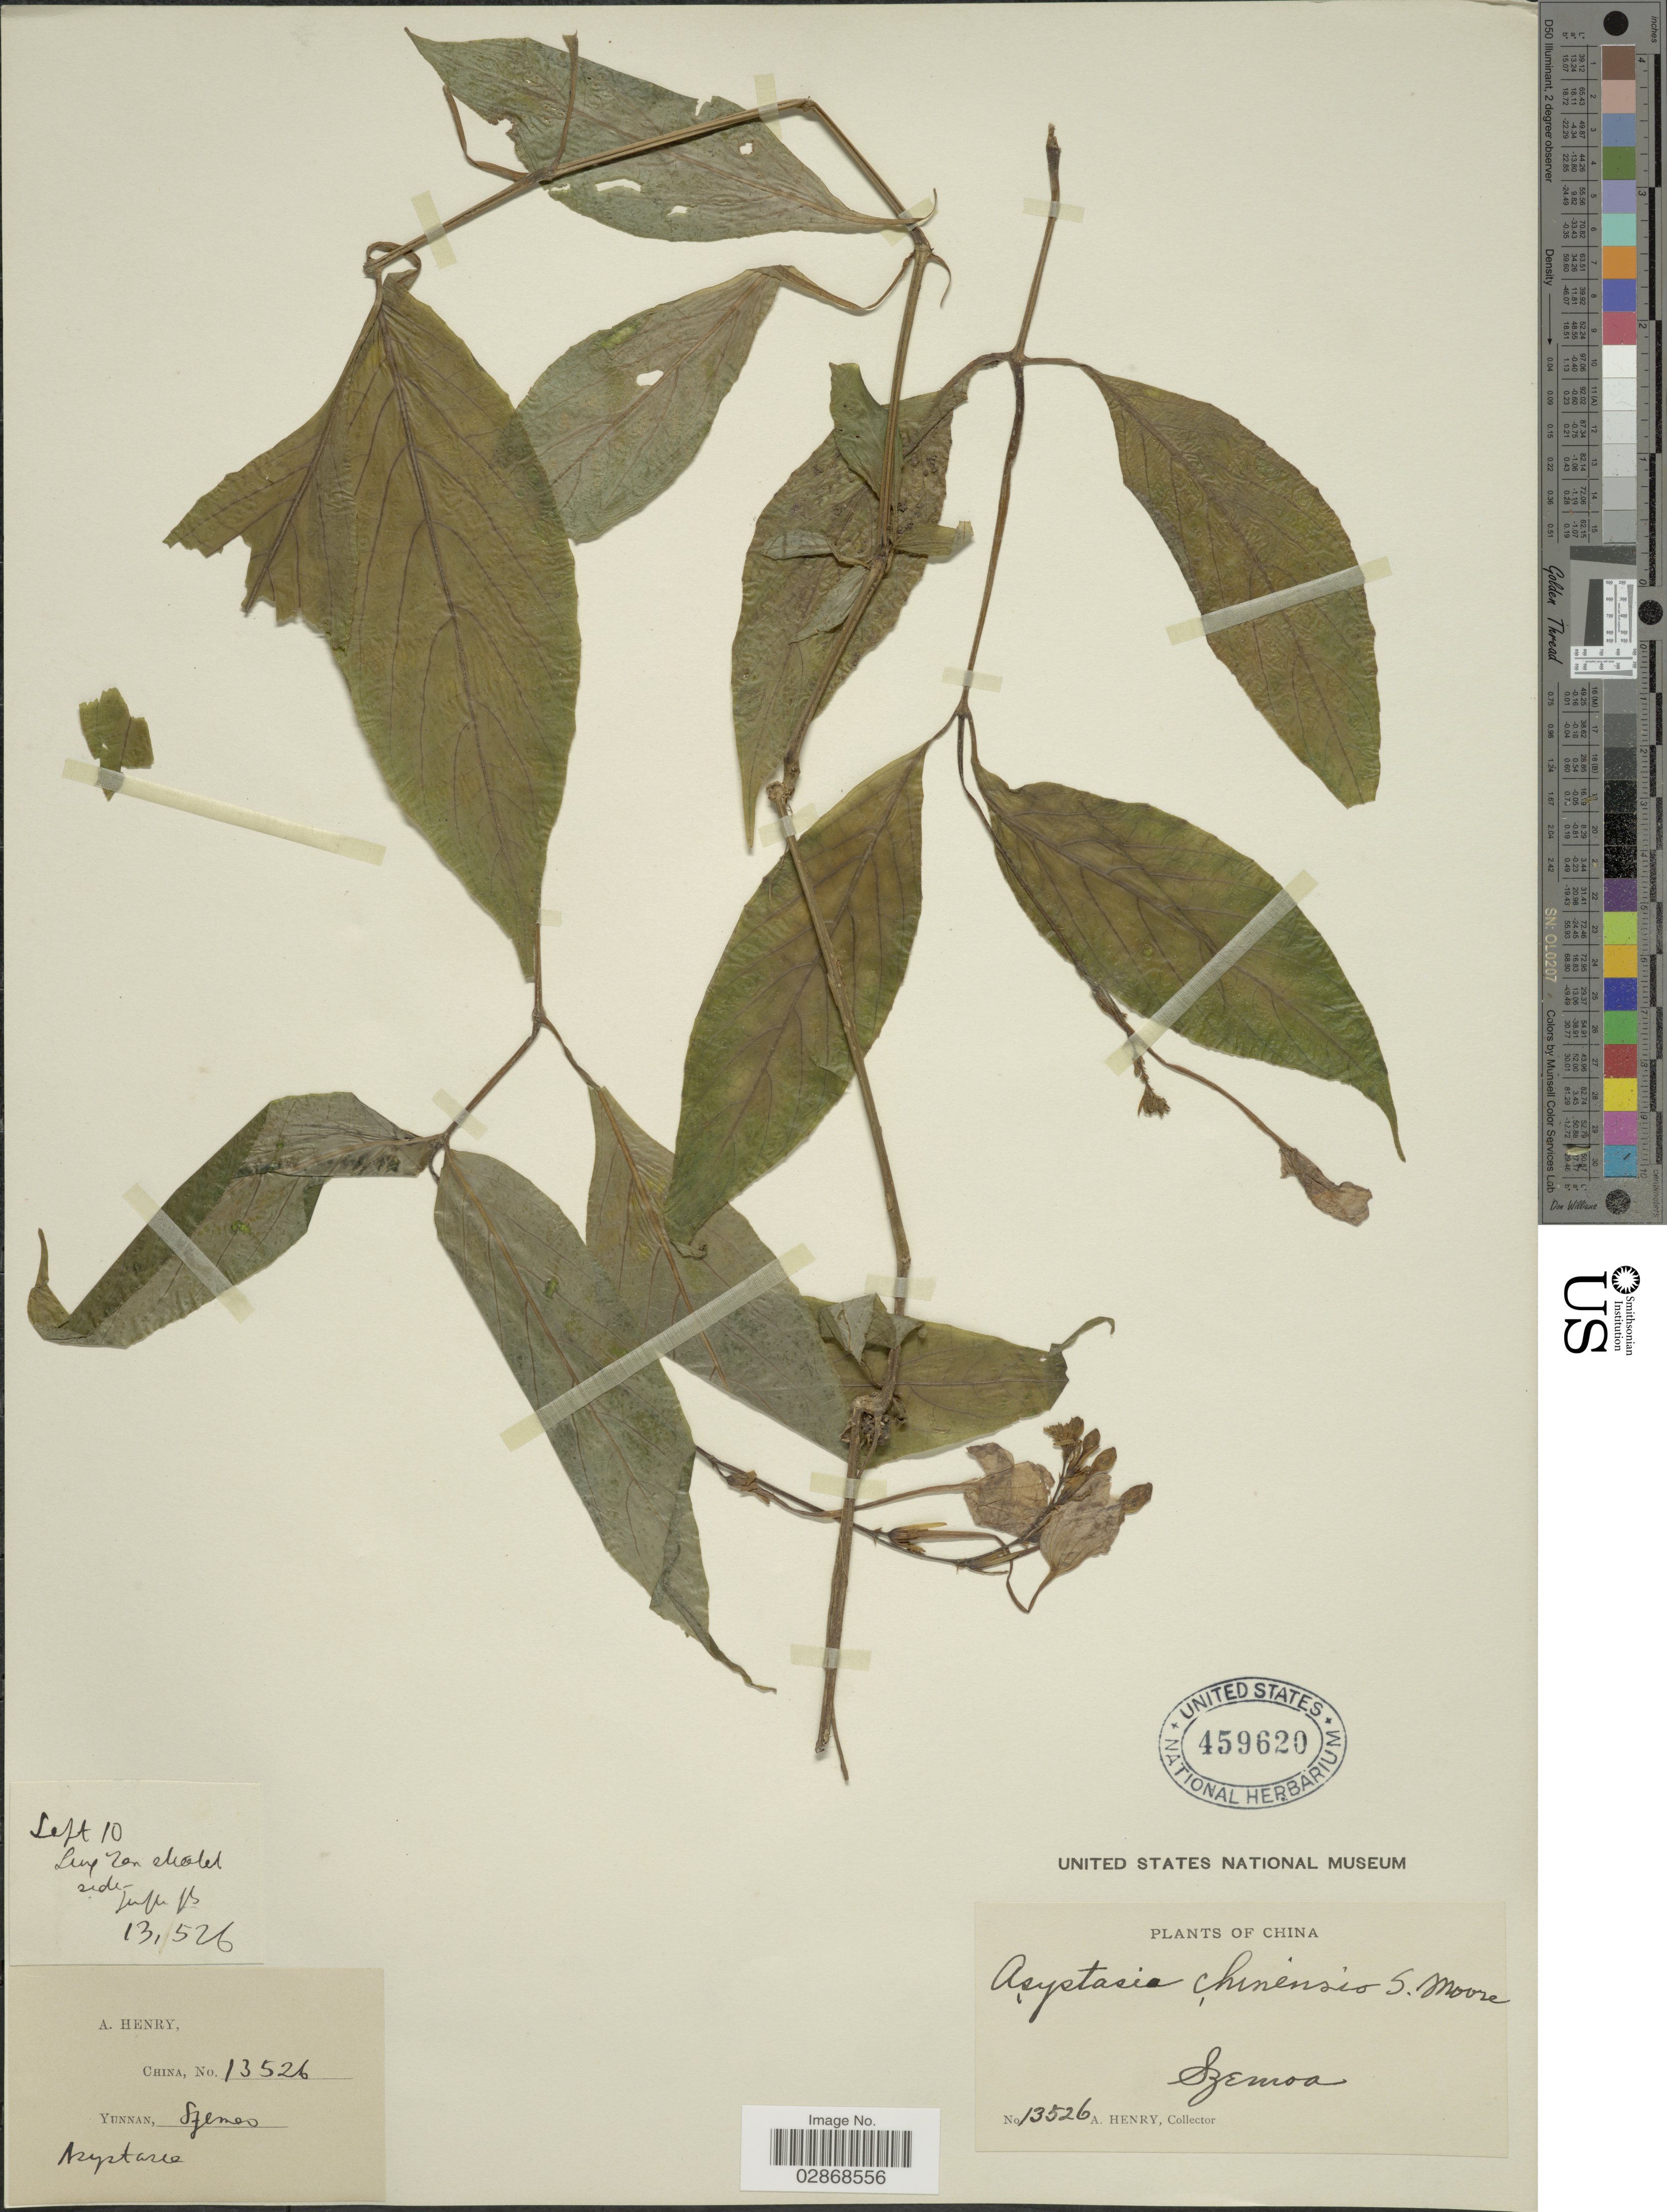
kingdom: Plantae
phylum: Tracheophyta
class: Magnoliopsida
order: Lamiales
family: Acanthaceae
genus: Asystasia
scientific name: Asystasia chinensis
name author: S. Moore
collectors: A. Henry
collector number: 13526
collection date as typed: Transcribed d/m/y: /9/10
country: China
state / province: Yunnan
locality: Szemoa. Ling Zen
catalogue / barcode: US 459620